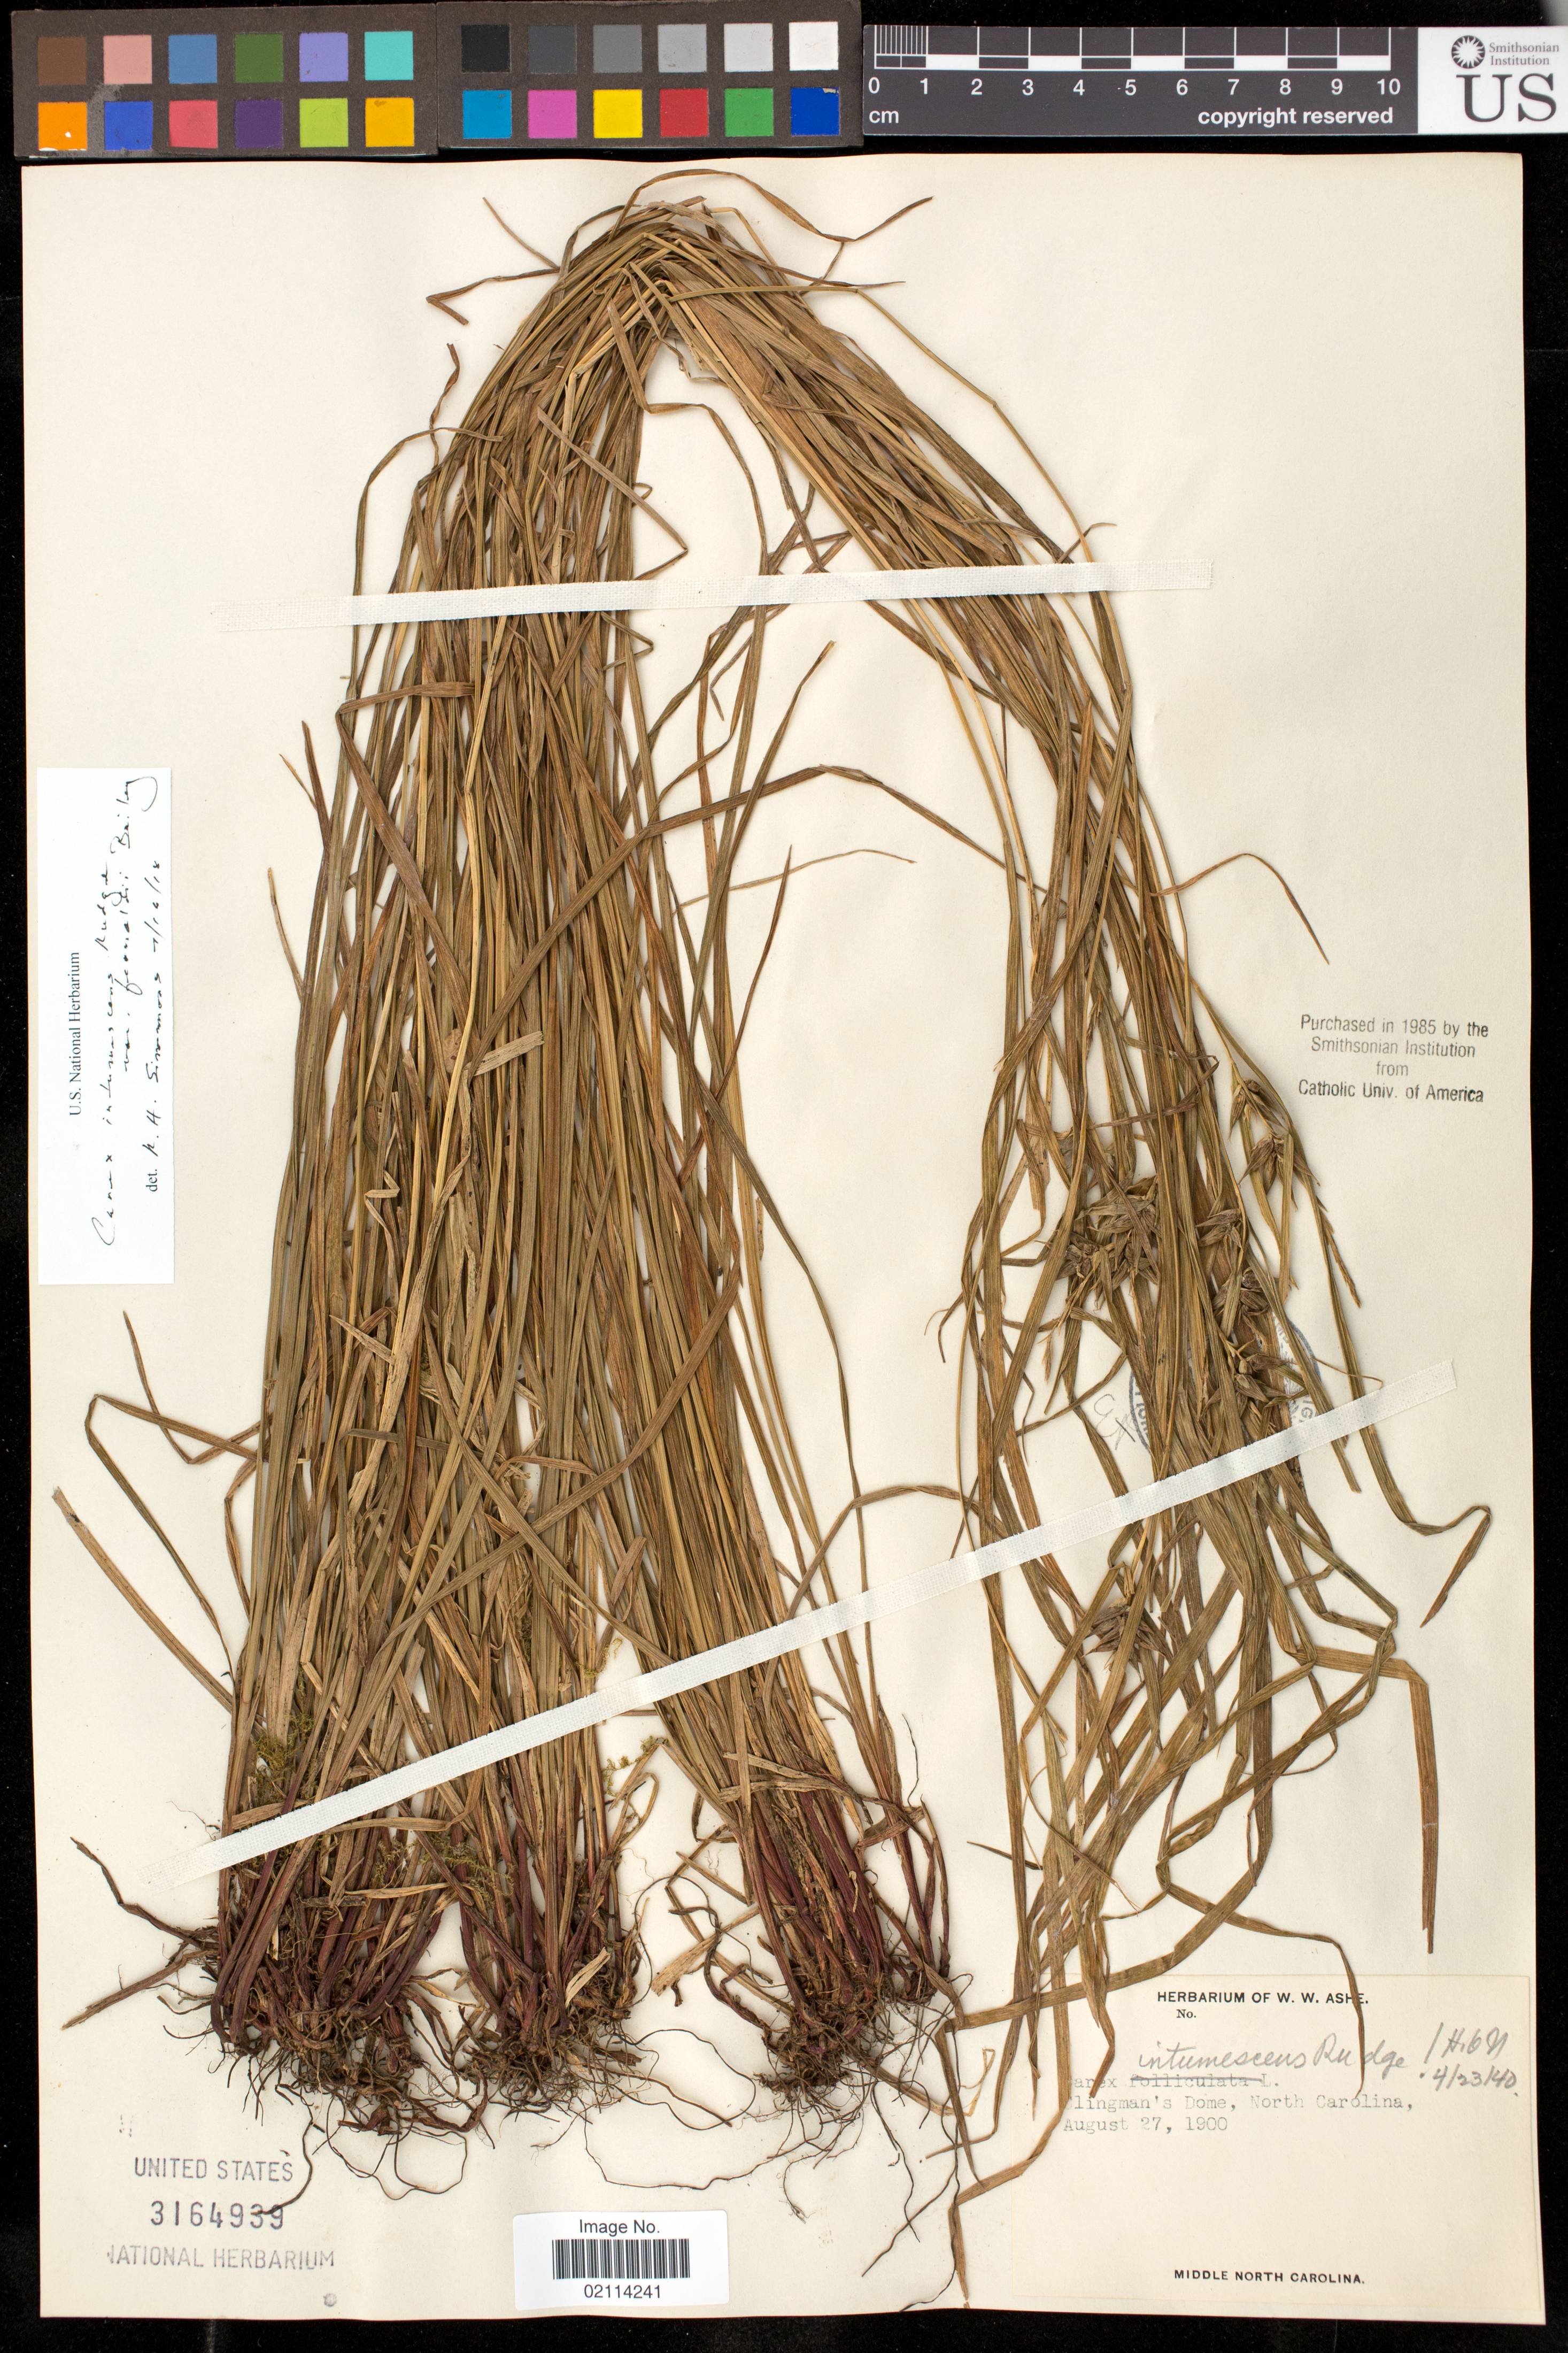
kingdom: Plantae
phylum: Tracheophyta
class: Liliopsida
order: Poales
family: Cyperaceae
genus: Carex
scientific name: Carex intumescens var. fernaldii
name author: L.H. Bailey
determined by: Simmons, R. H., (UNITED STATES)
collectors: ex herb. W.W. Ashe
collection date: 1900-08-27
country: United States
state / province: North Carolina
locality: Clingman's Dome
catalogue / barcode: US 3164939